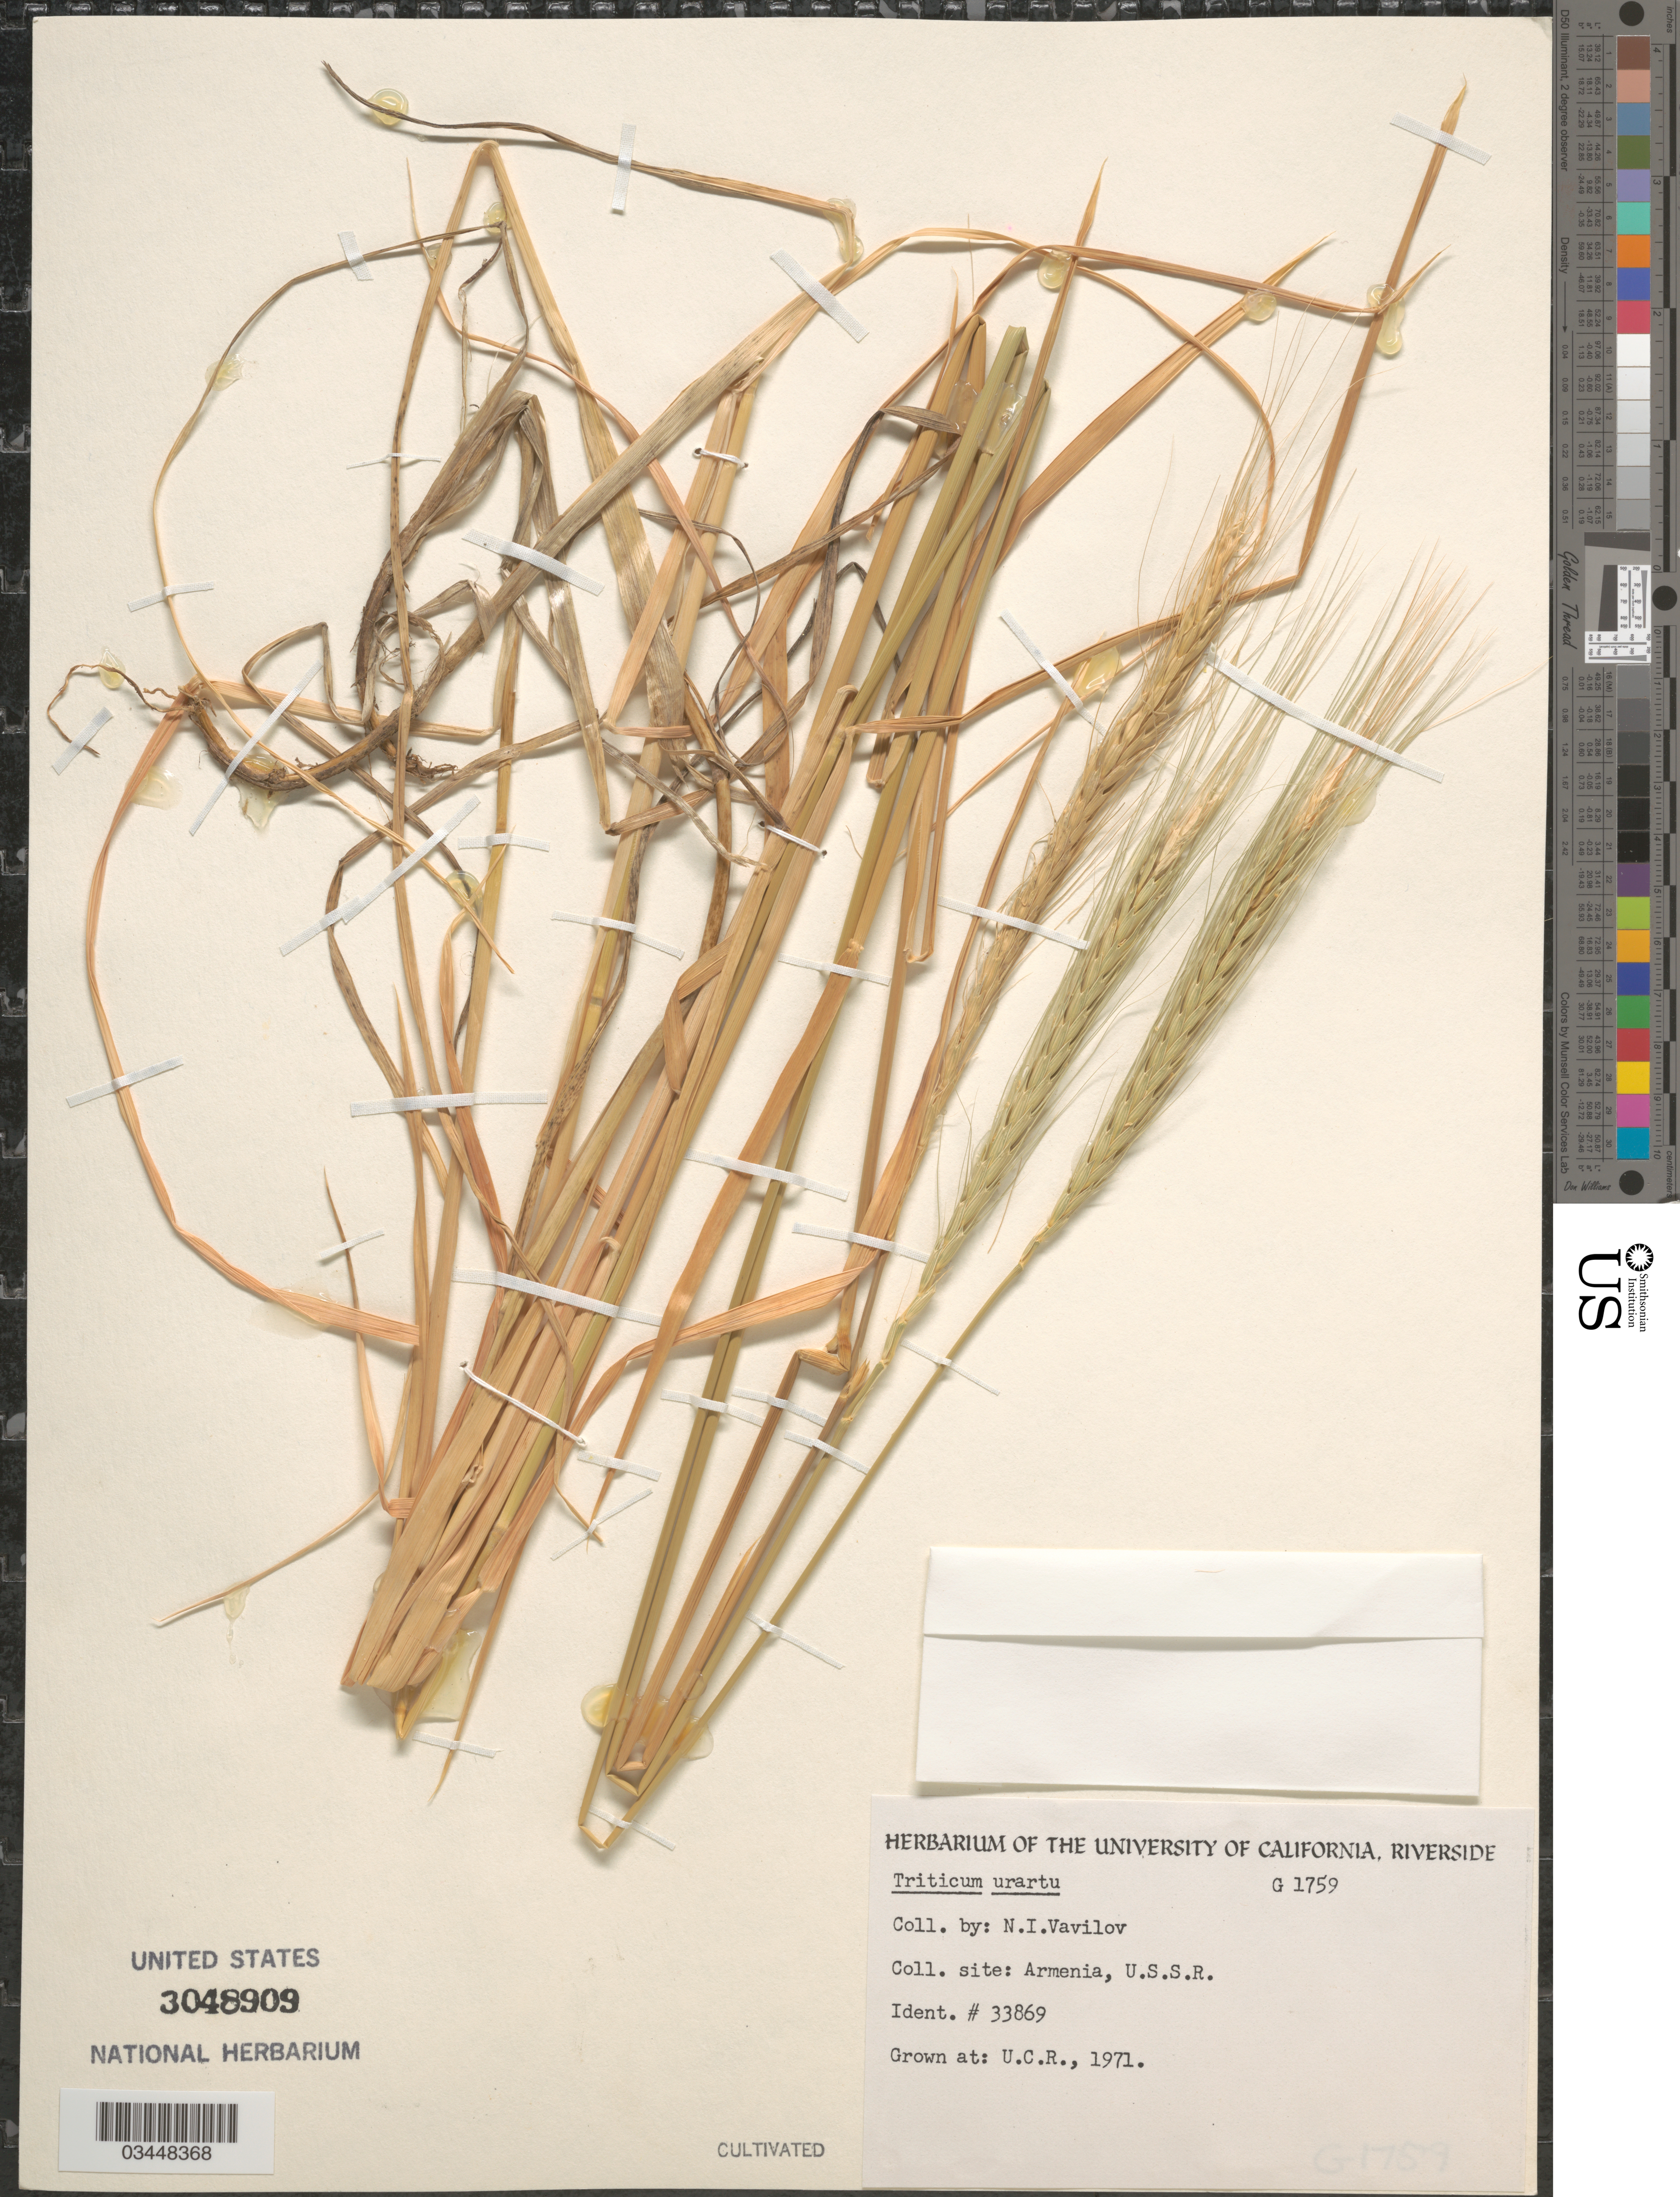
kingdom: Plantae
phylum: Tracheophyta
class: Liliopsida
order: Poales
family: Poaceae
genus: Triticum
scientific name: Triticum urartu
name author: Thumanjan ex Gandilyan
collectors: ex herb. Univ. of California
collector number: G1759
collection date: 1971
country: United States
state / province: California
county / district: Riverside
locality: U.C.R.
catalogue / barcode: US 3048909